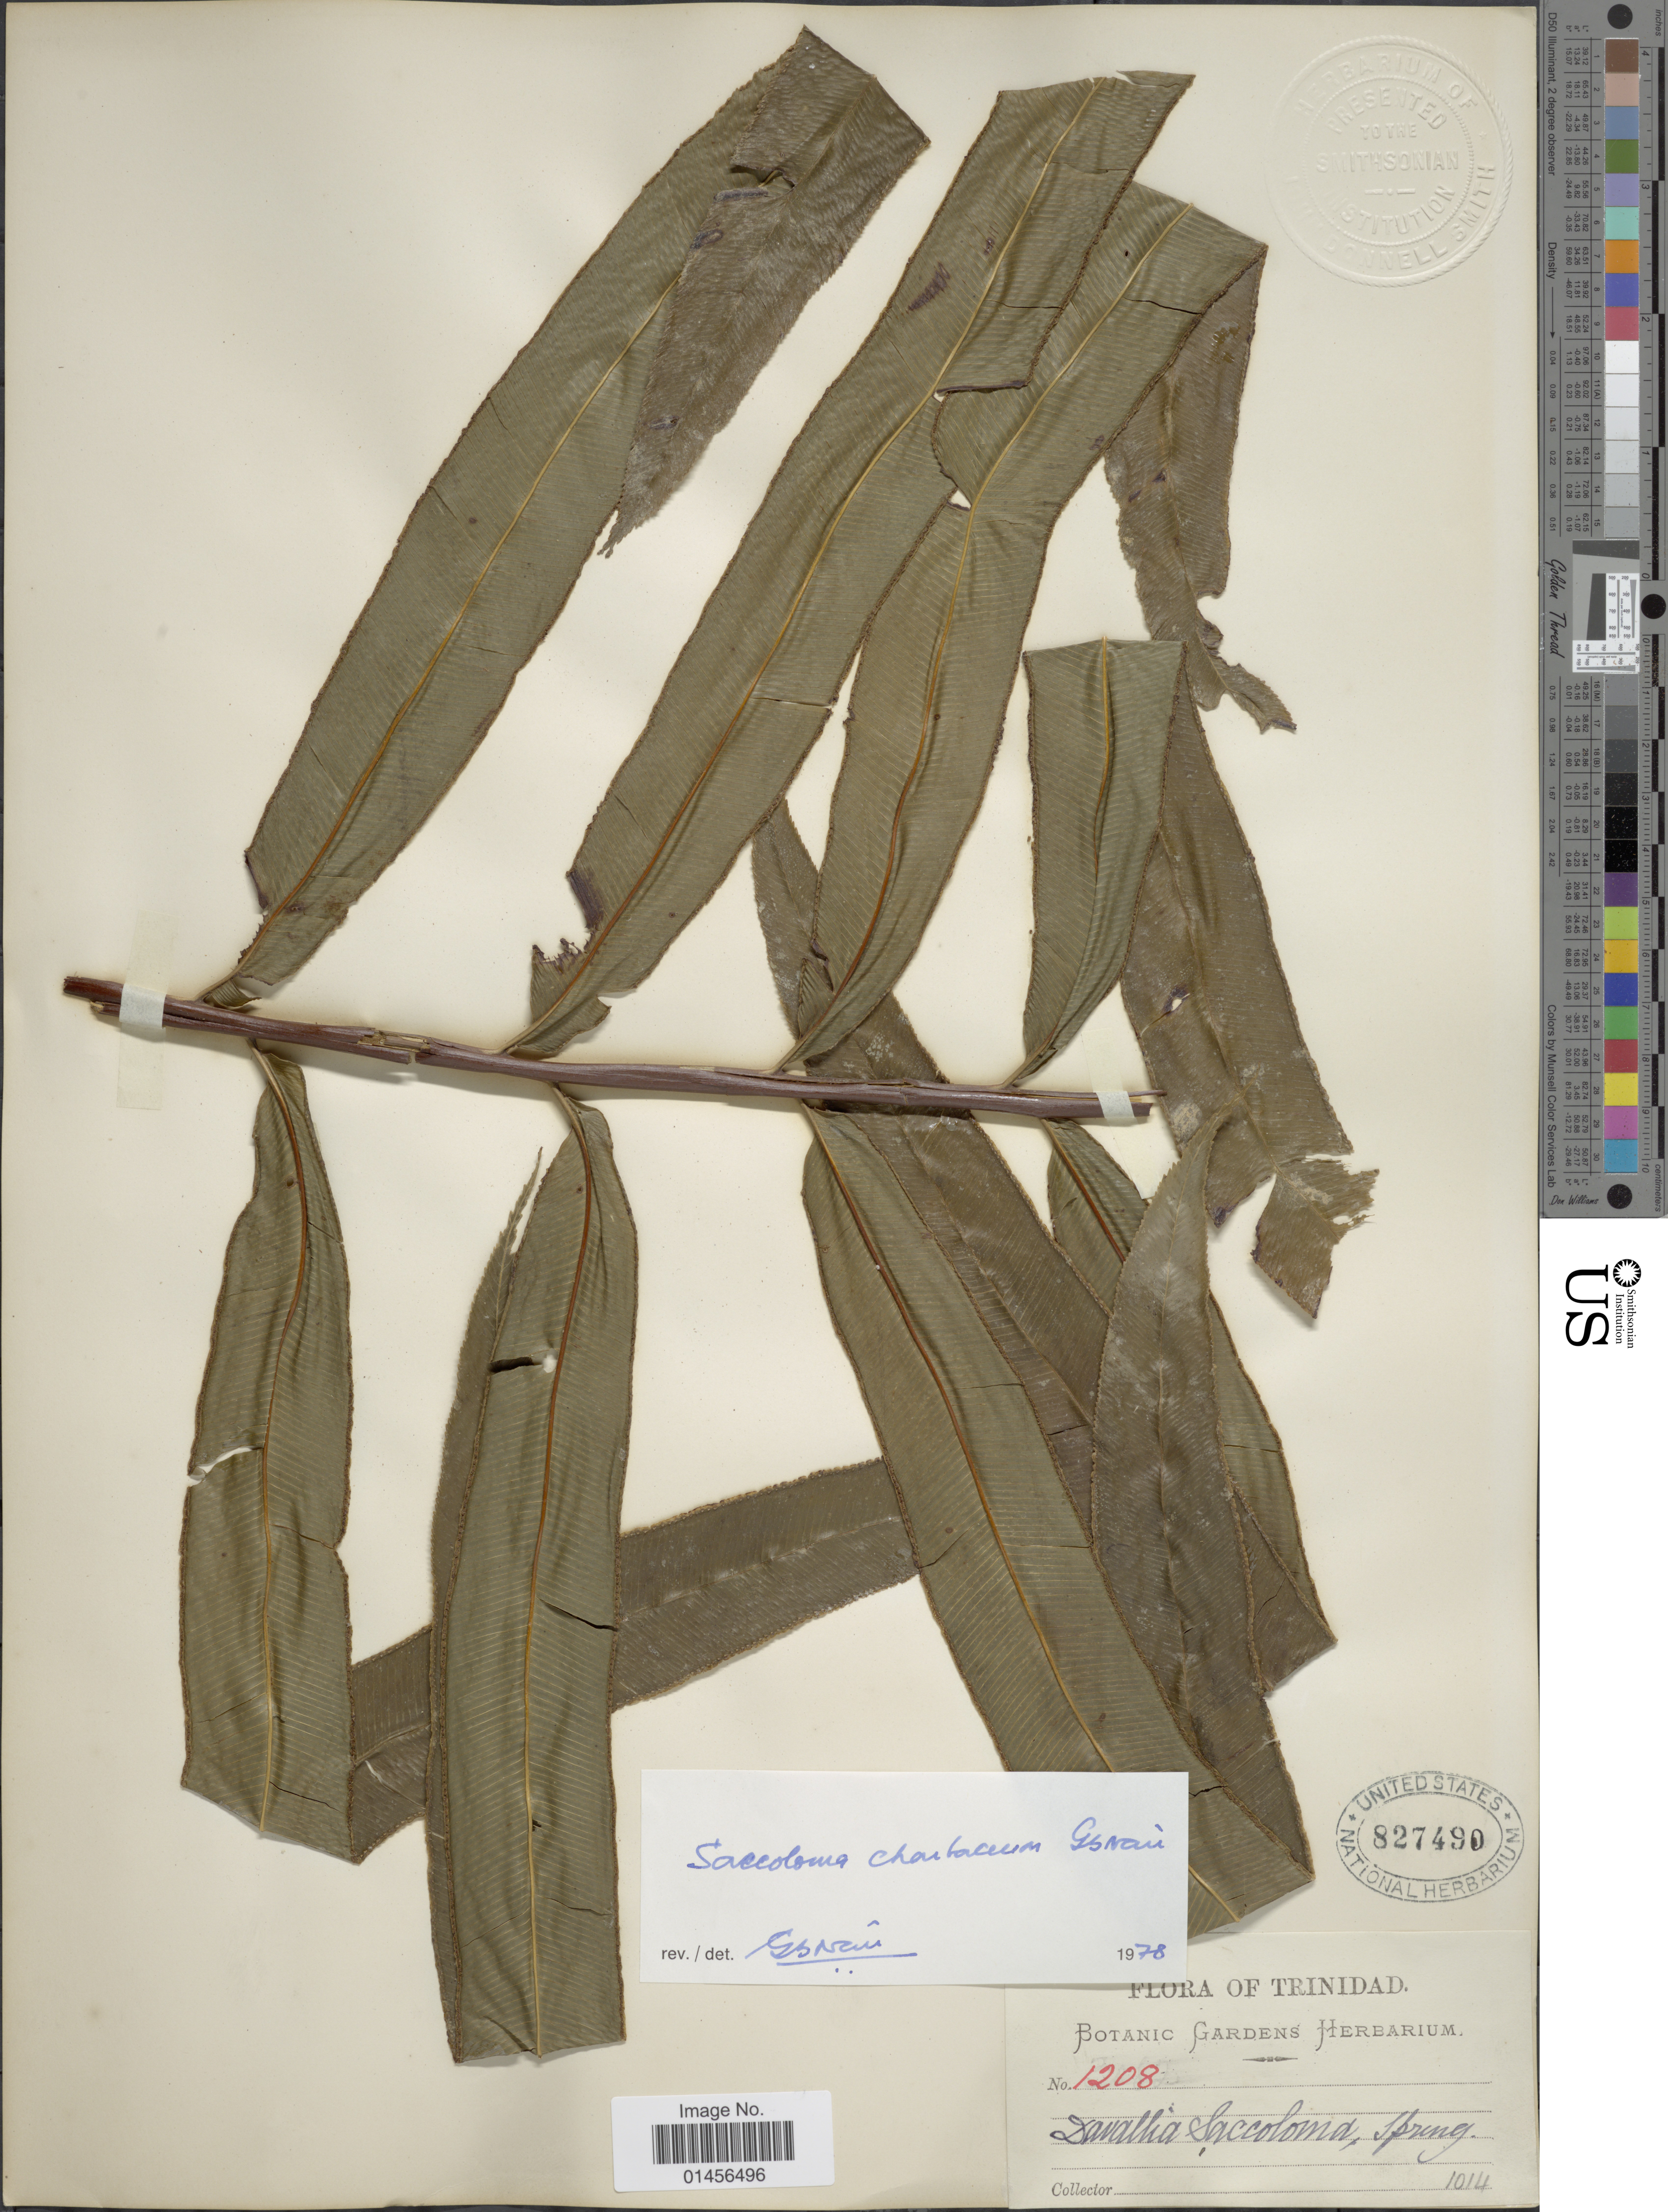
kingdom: Plantae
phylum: Tracheophyta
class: Polypodiopsida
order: Polypodiales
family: Saccolomataceae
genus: Saccoloma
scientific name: Saccoloma elegans subsp. chartaceum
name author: Cremers & K.U. Kramer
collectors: Botanic Gardens Herbarium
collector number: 1208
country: Trinidad and Tobago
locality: Trinidad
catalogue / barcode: US 827490